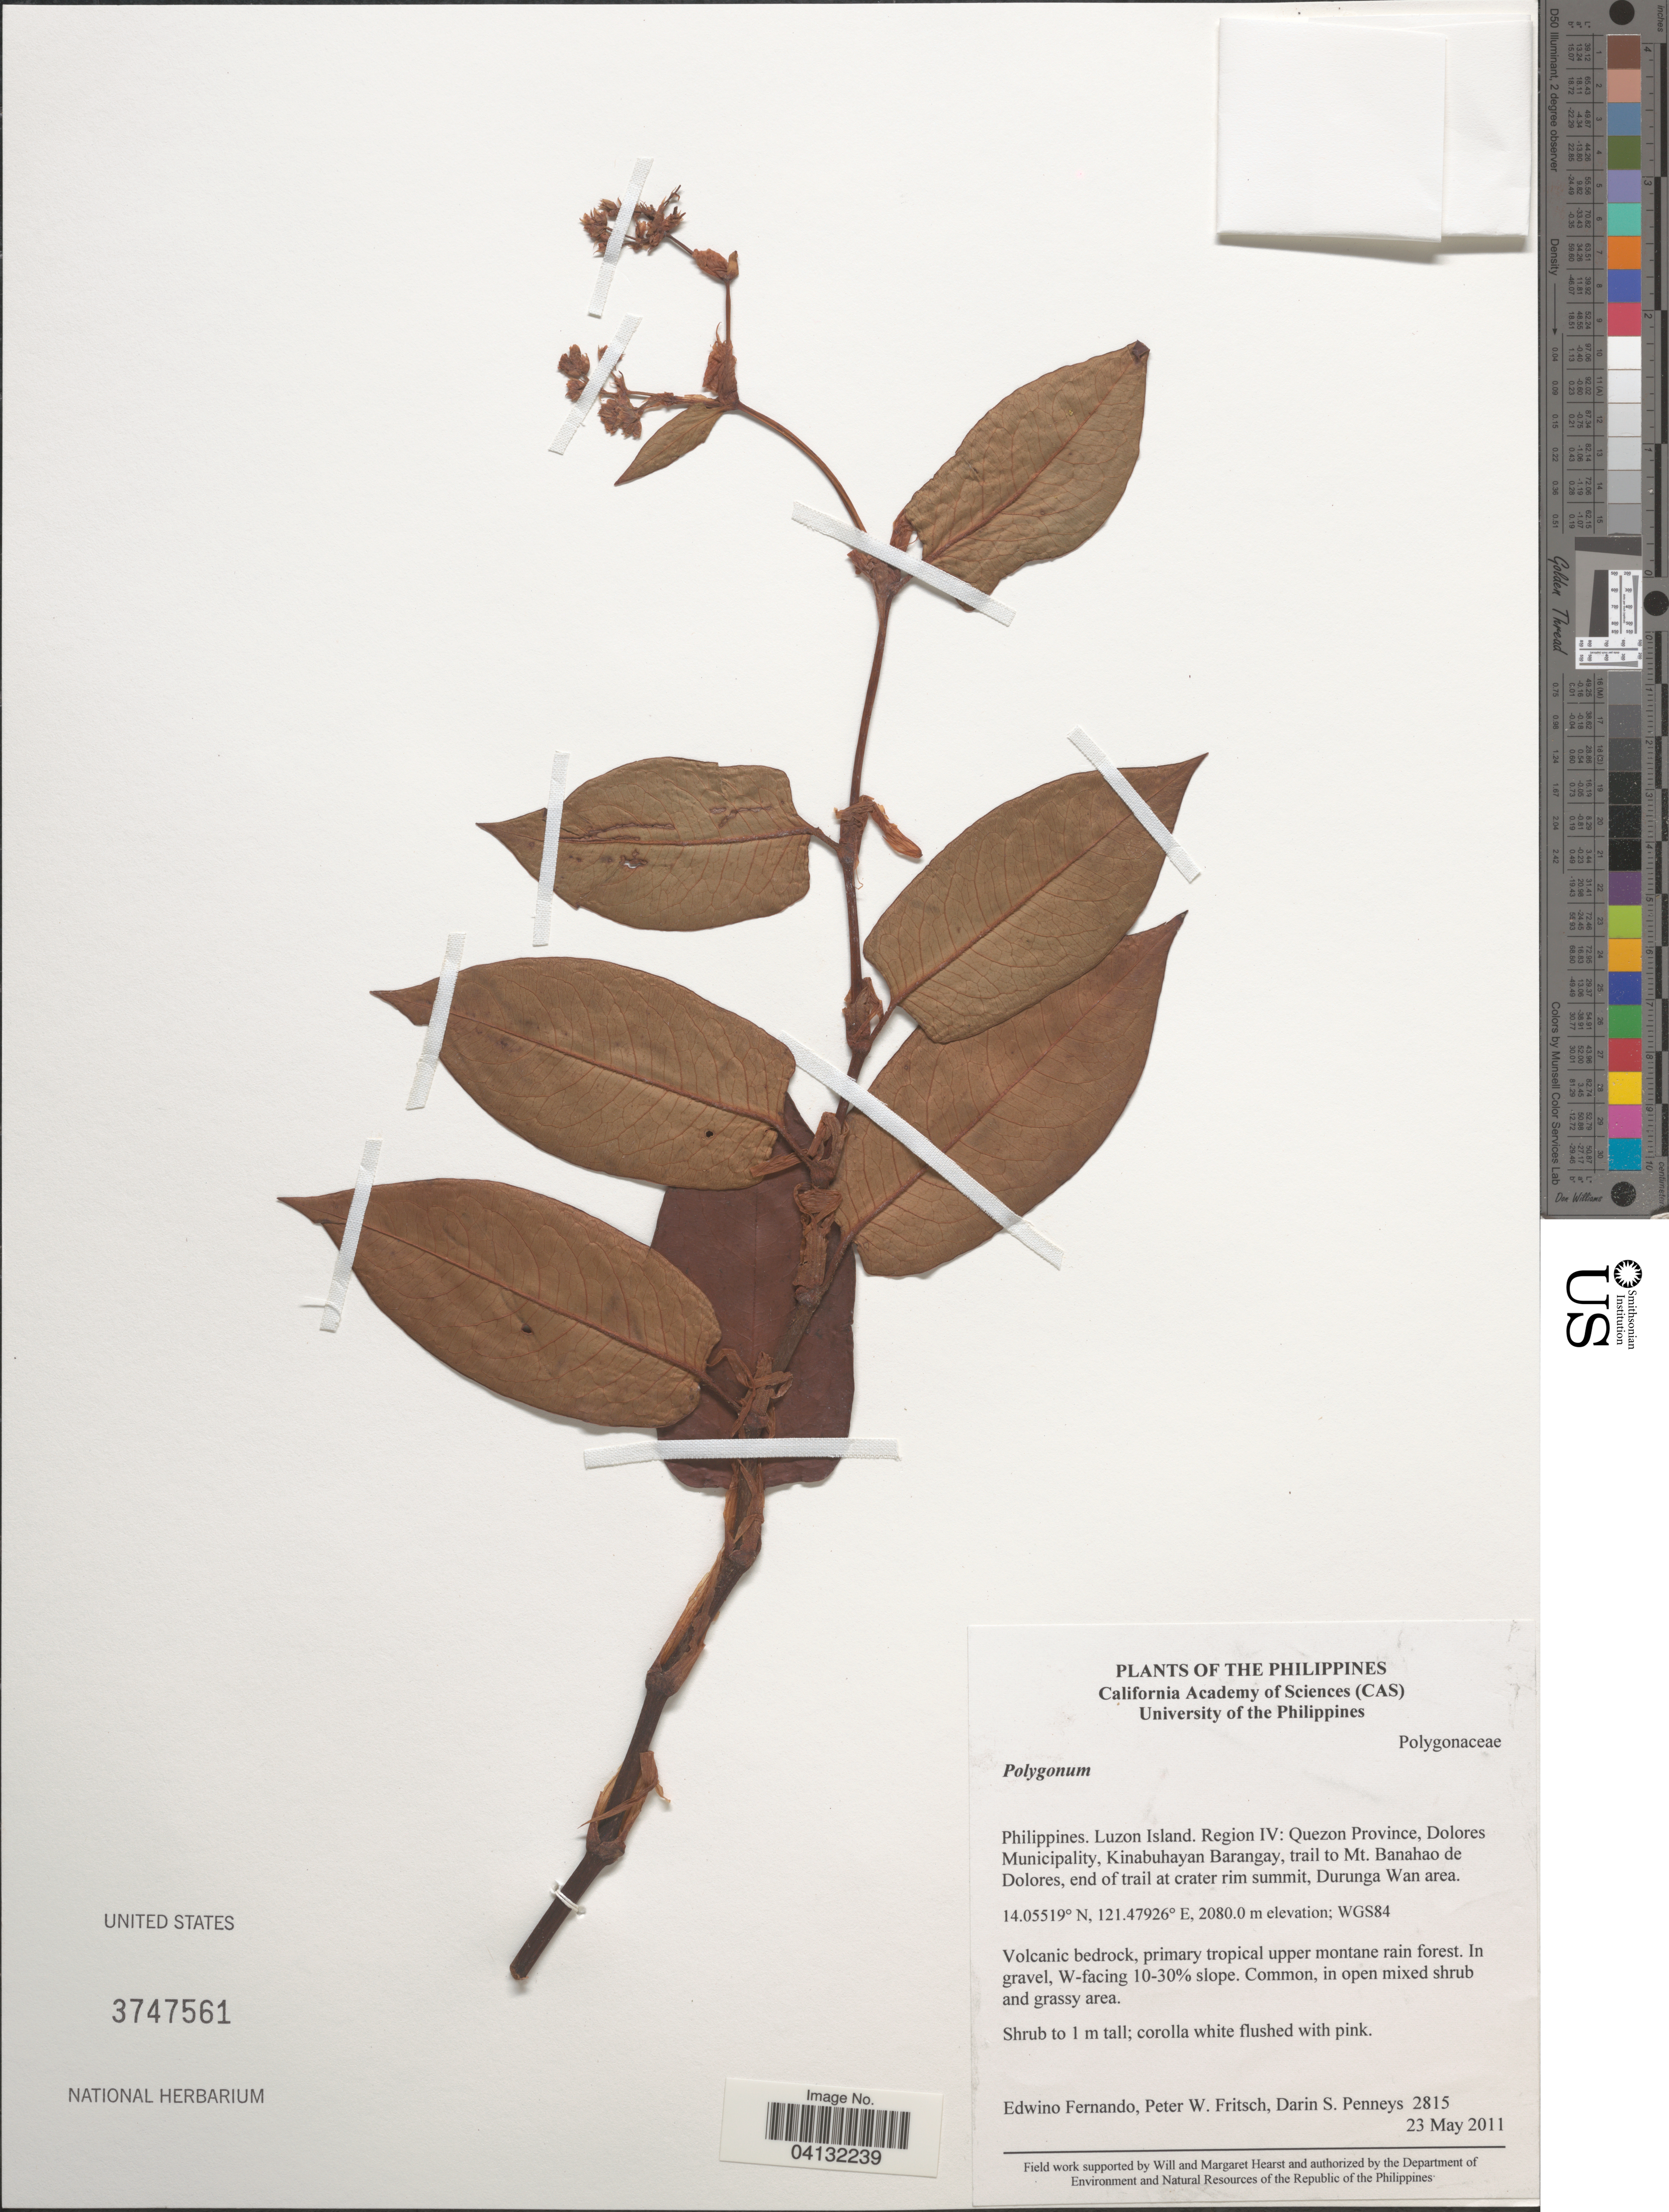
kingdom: Plantae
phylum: Tracheophyta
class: Magnoliopsida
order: Caryophyllales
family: Polygonaceae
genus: Persicaria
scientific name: Persicaria chinensis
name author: (L.) H. Gross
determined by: Strong, Mark T., (BOT), Smithsonian Institution - National Museum of Natural History (UNITED STATES)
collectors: E. S. Fernando, P. W. Fritsch & D. S. Penneys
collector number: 2815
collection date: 2011-05-23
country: Philippines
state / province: Calabarzon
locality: Luzon Island. Region IV: Quezon Province, Dolores Municipality, Kinabuhayan Barangay, trail to Mt. Banahao de Dolores, end of trail at crater rim summit, Durunga Wan area. WGS84. W-facing 10-30% slope.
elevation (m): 2080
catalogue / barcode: US 3747561